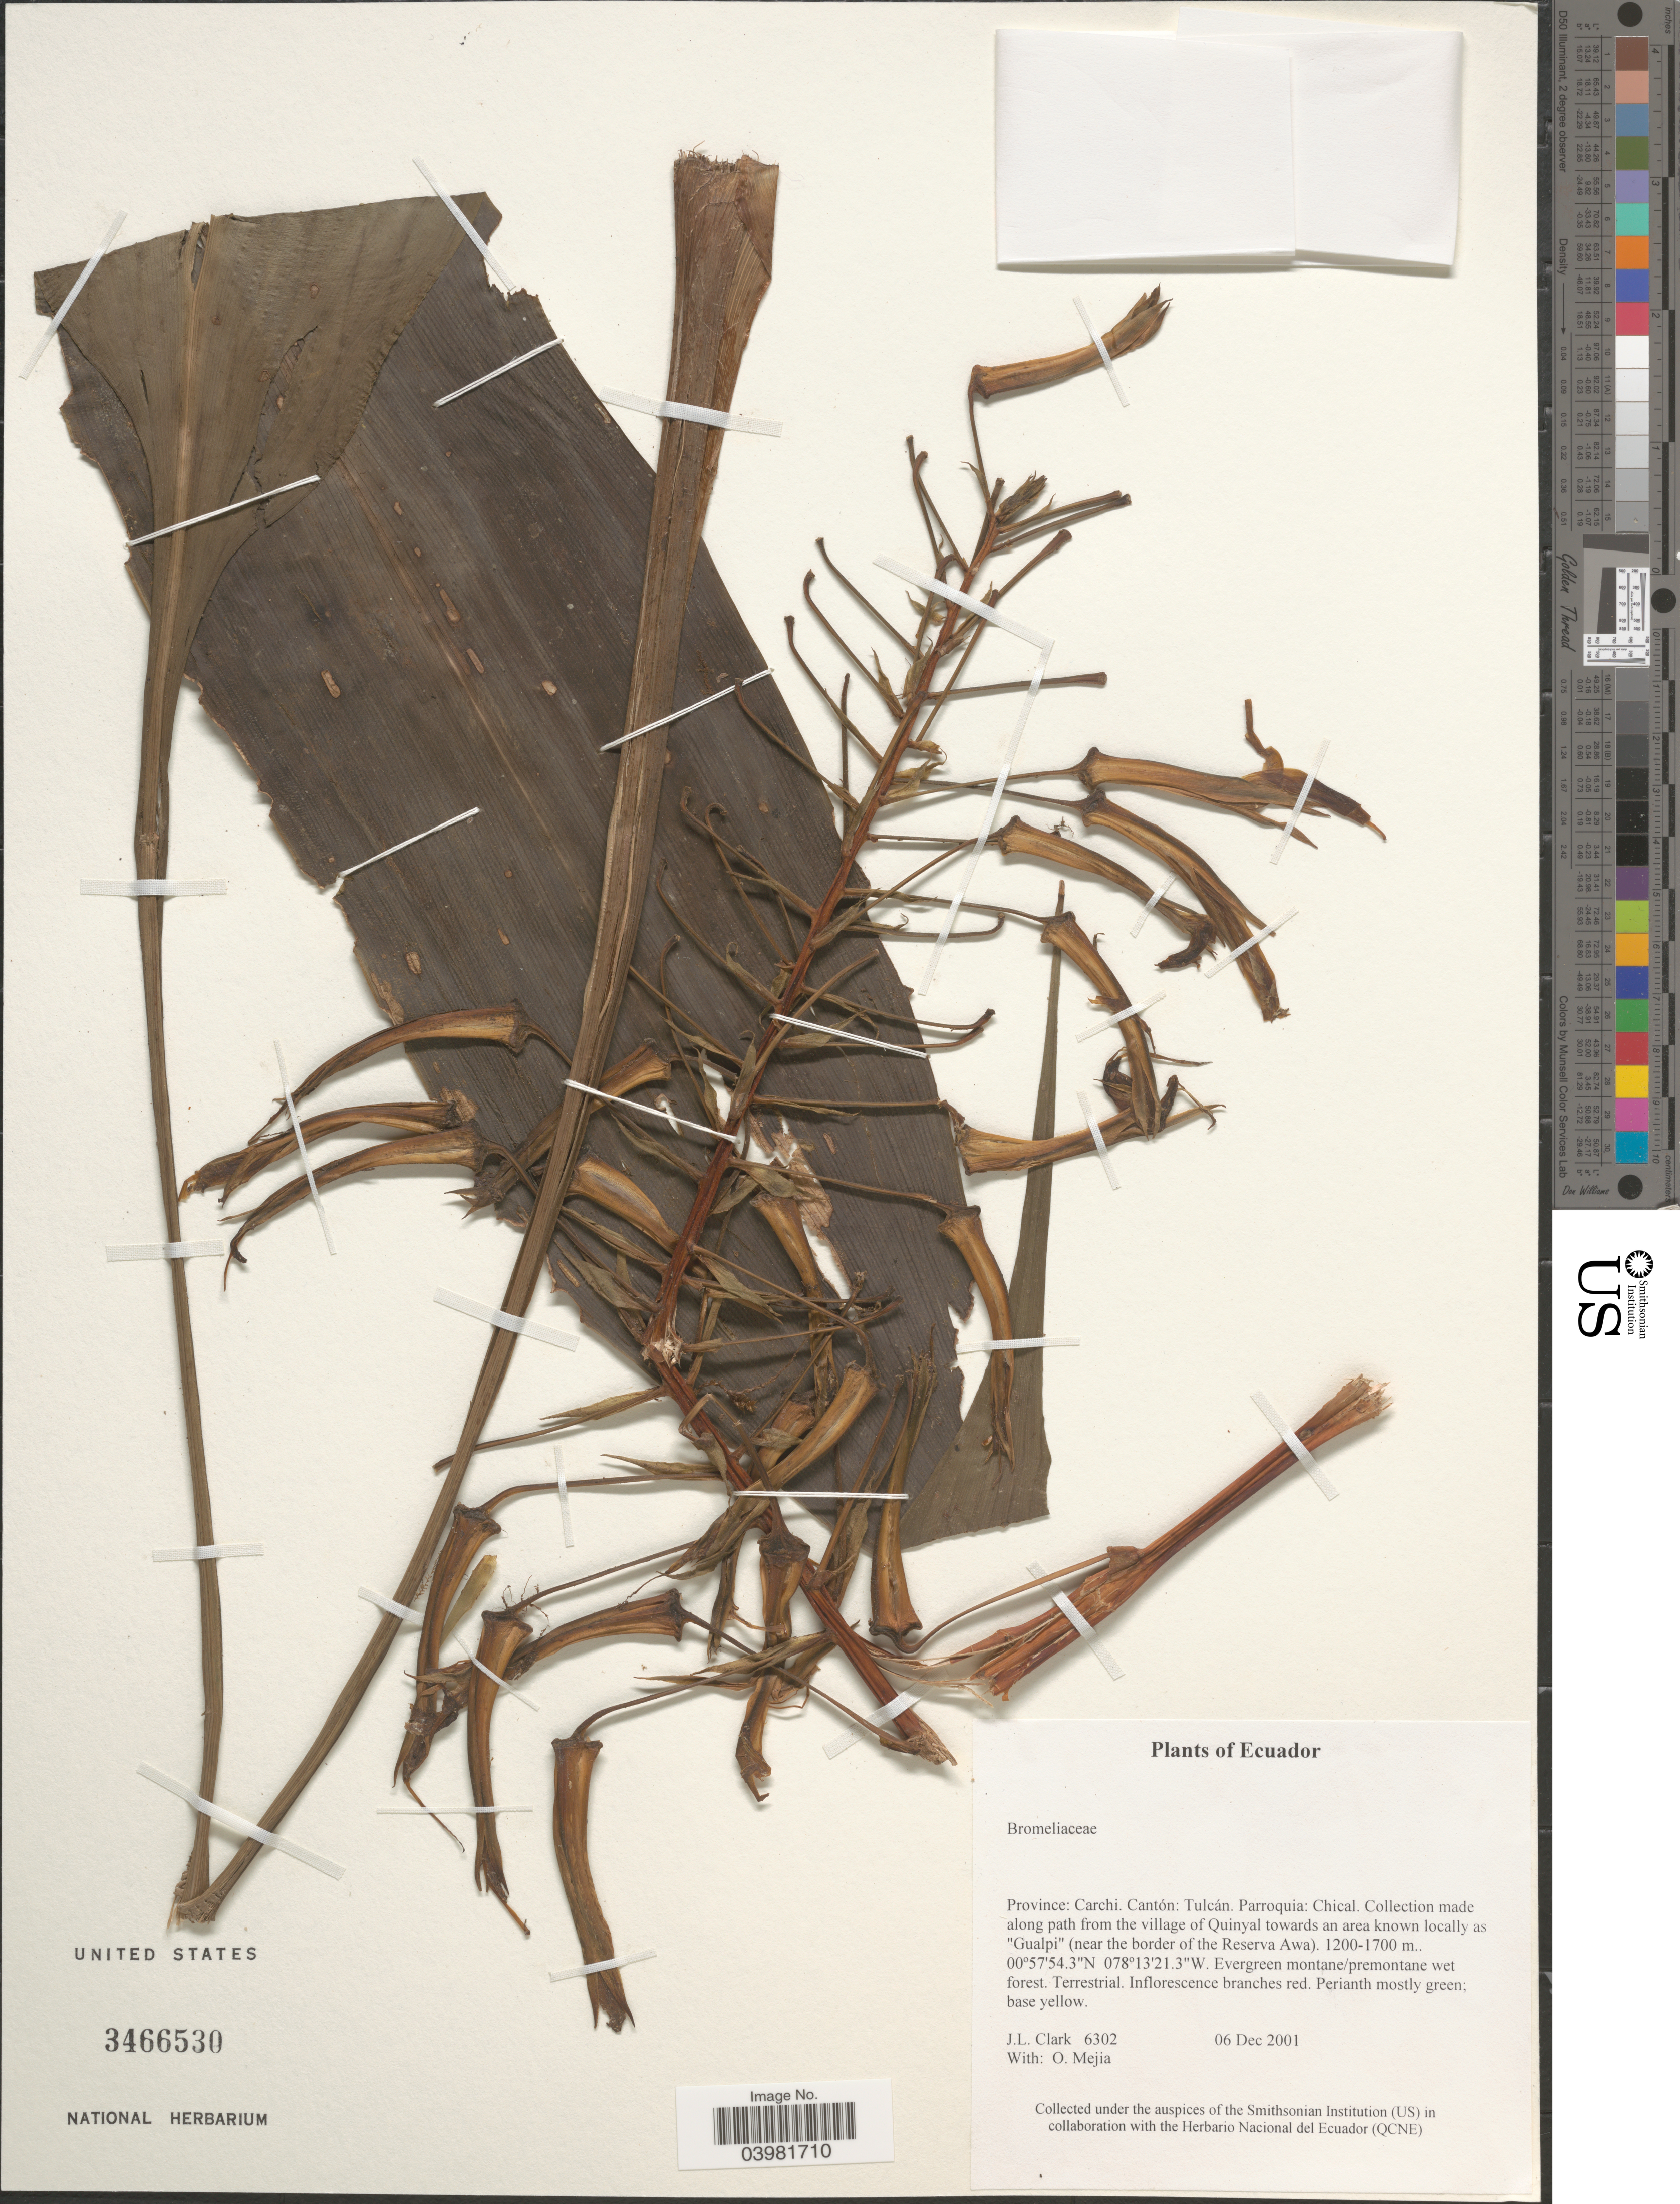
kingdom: Plantae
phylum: Tracheophyta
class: Liliopsida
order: Poales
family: Bromeliaceae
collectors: J. L. Clark & O. Mejia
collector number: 6302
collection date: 2001-12-06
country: Ecuador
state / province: Carchi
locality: Cantón: Tulcán. Parroquia: Chical. Along path from the village of Quinyal towards an area known locally as "Gualpi" (near the border of the Reserva Awa).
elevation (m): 1200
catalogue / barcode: US 3466530